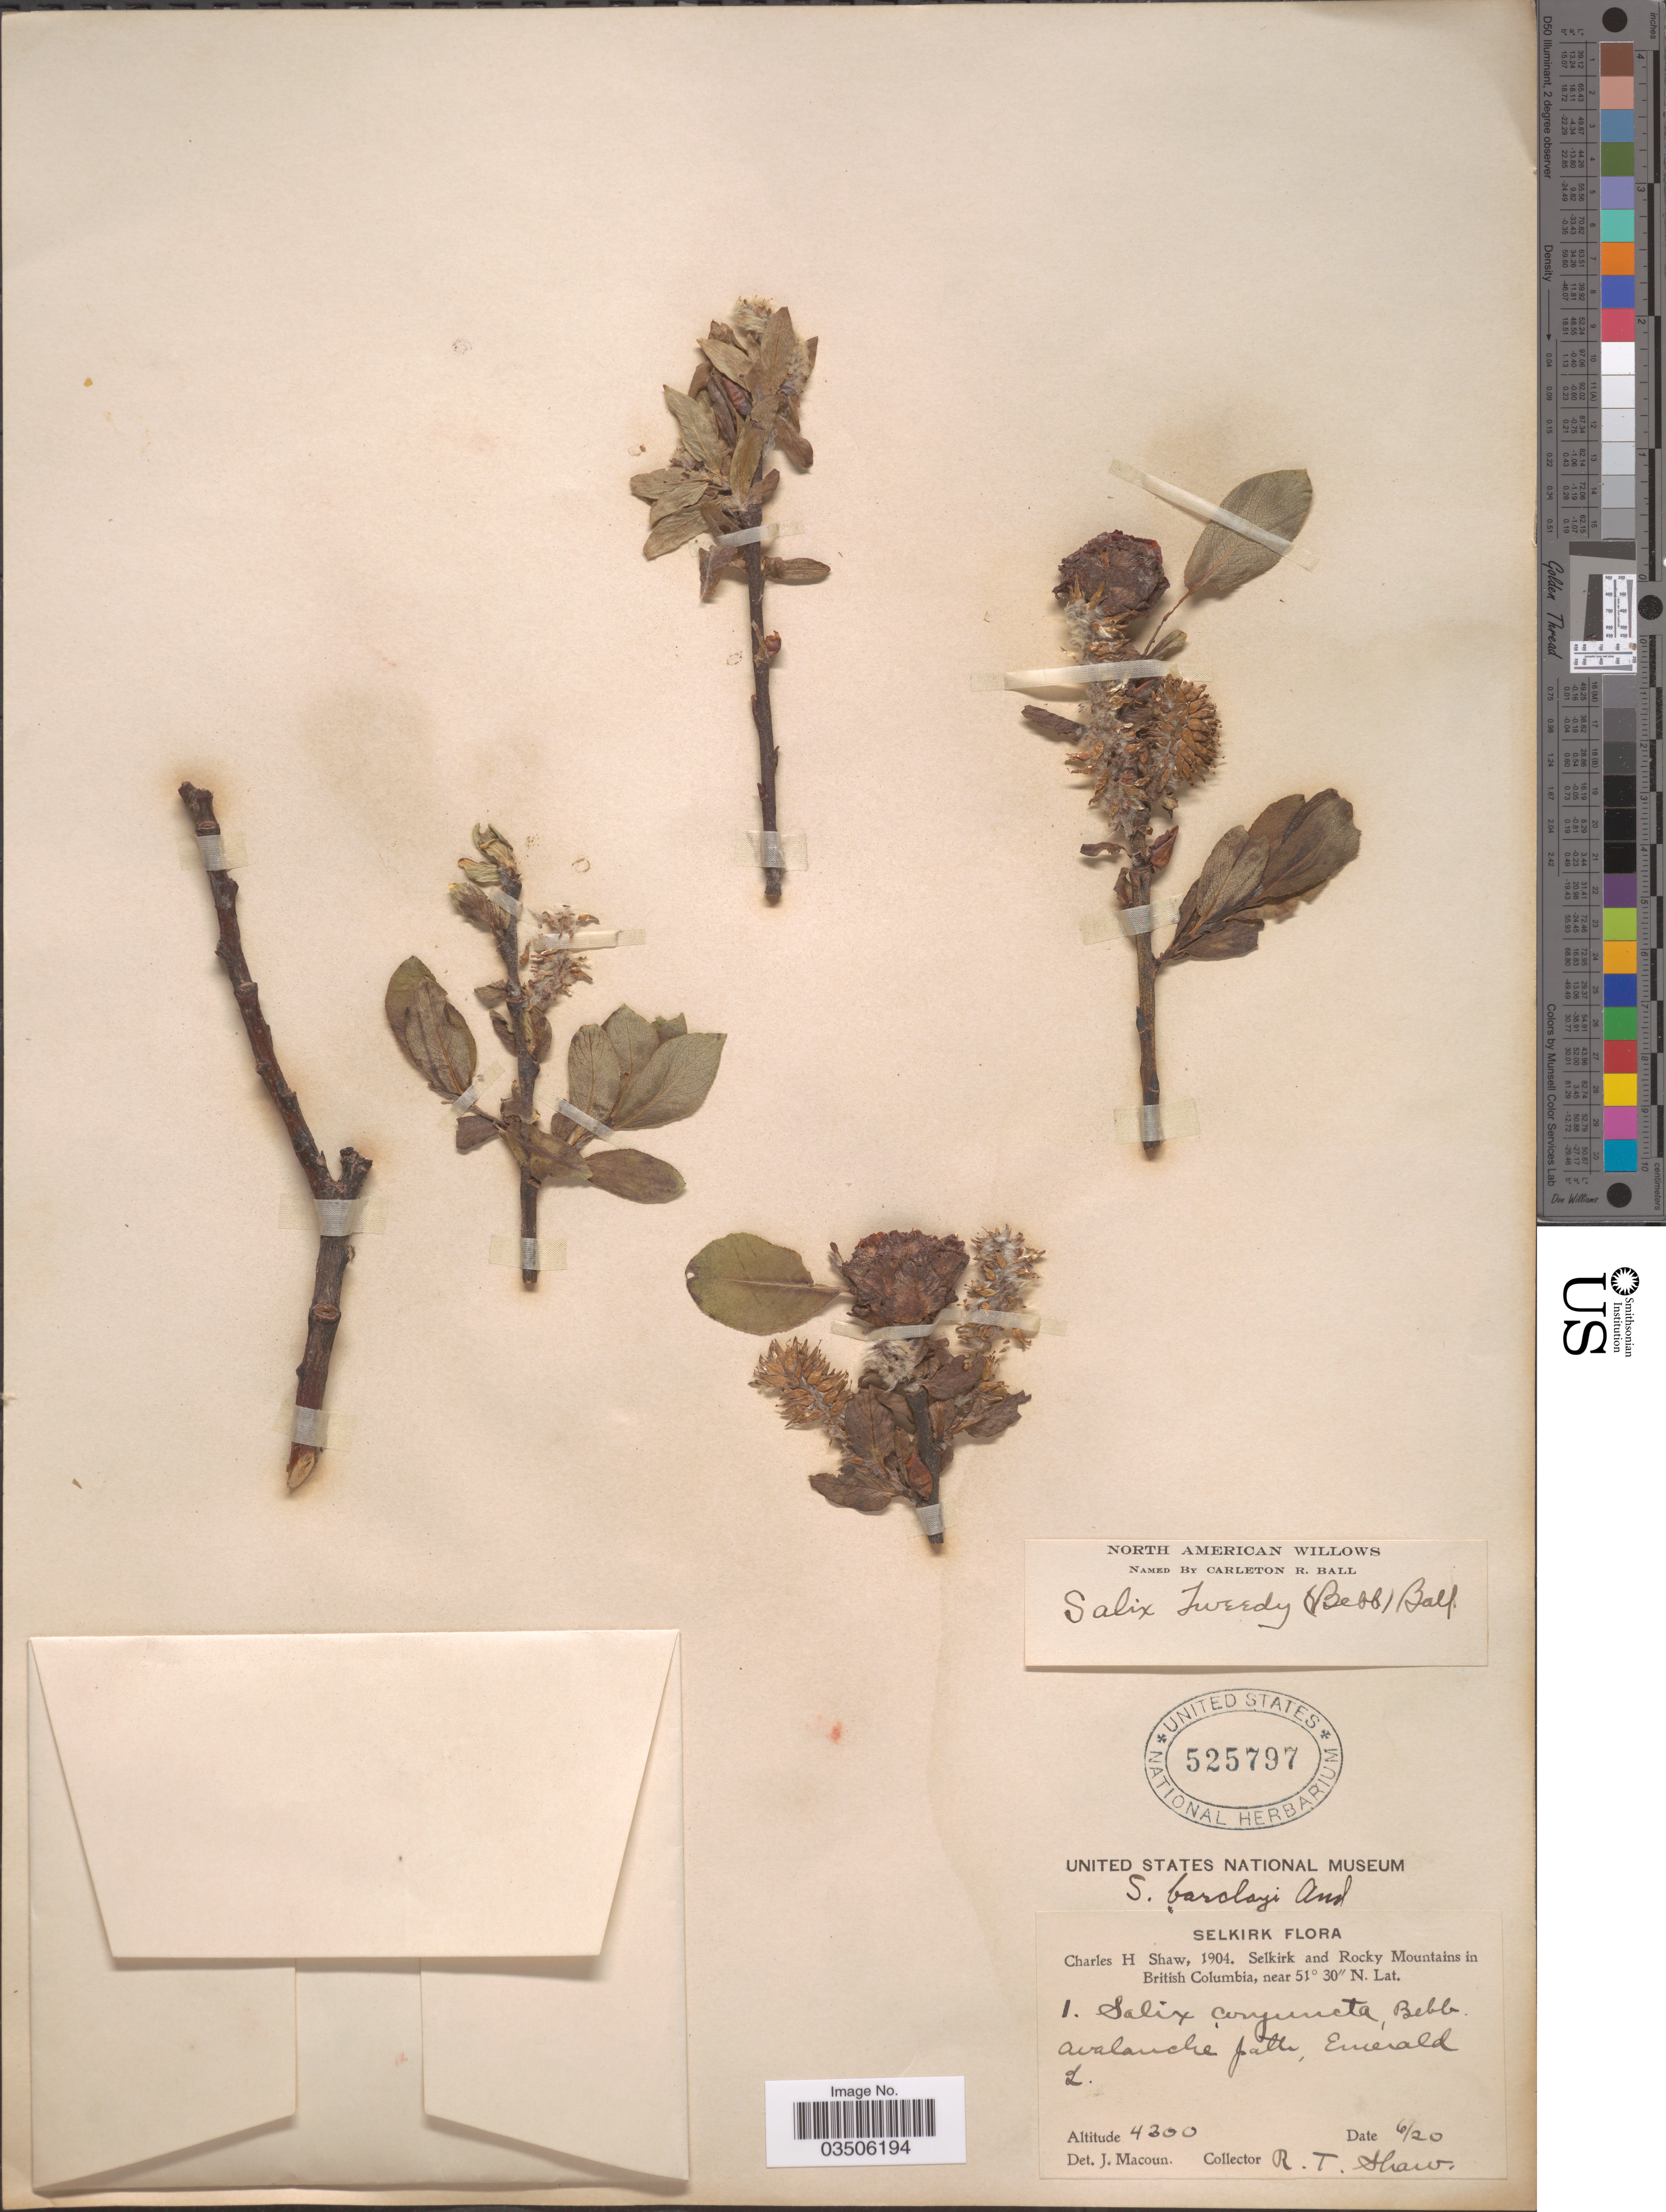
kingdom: Plantae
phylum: Tracheophyta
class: Magnoliopsida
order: Malpighiales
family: Salicaceae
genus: Salix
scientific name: Salix tweedyi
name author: (Bebb) C.R. Ball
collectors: C. H. Shaw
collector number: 1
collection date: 1904-06-20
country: Canada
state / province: British Columbia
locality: Selkirk. Rocky Mountains. Avalanche path, Emerald.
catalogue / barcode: US 525797